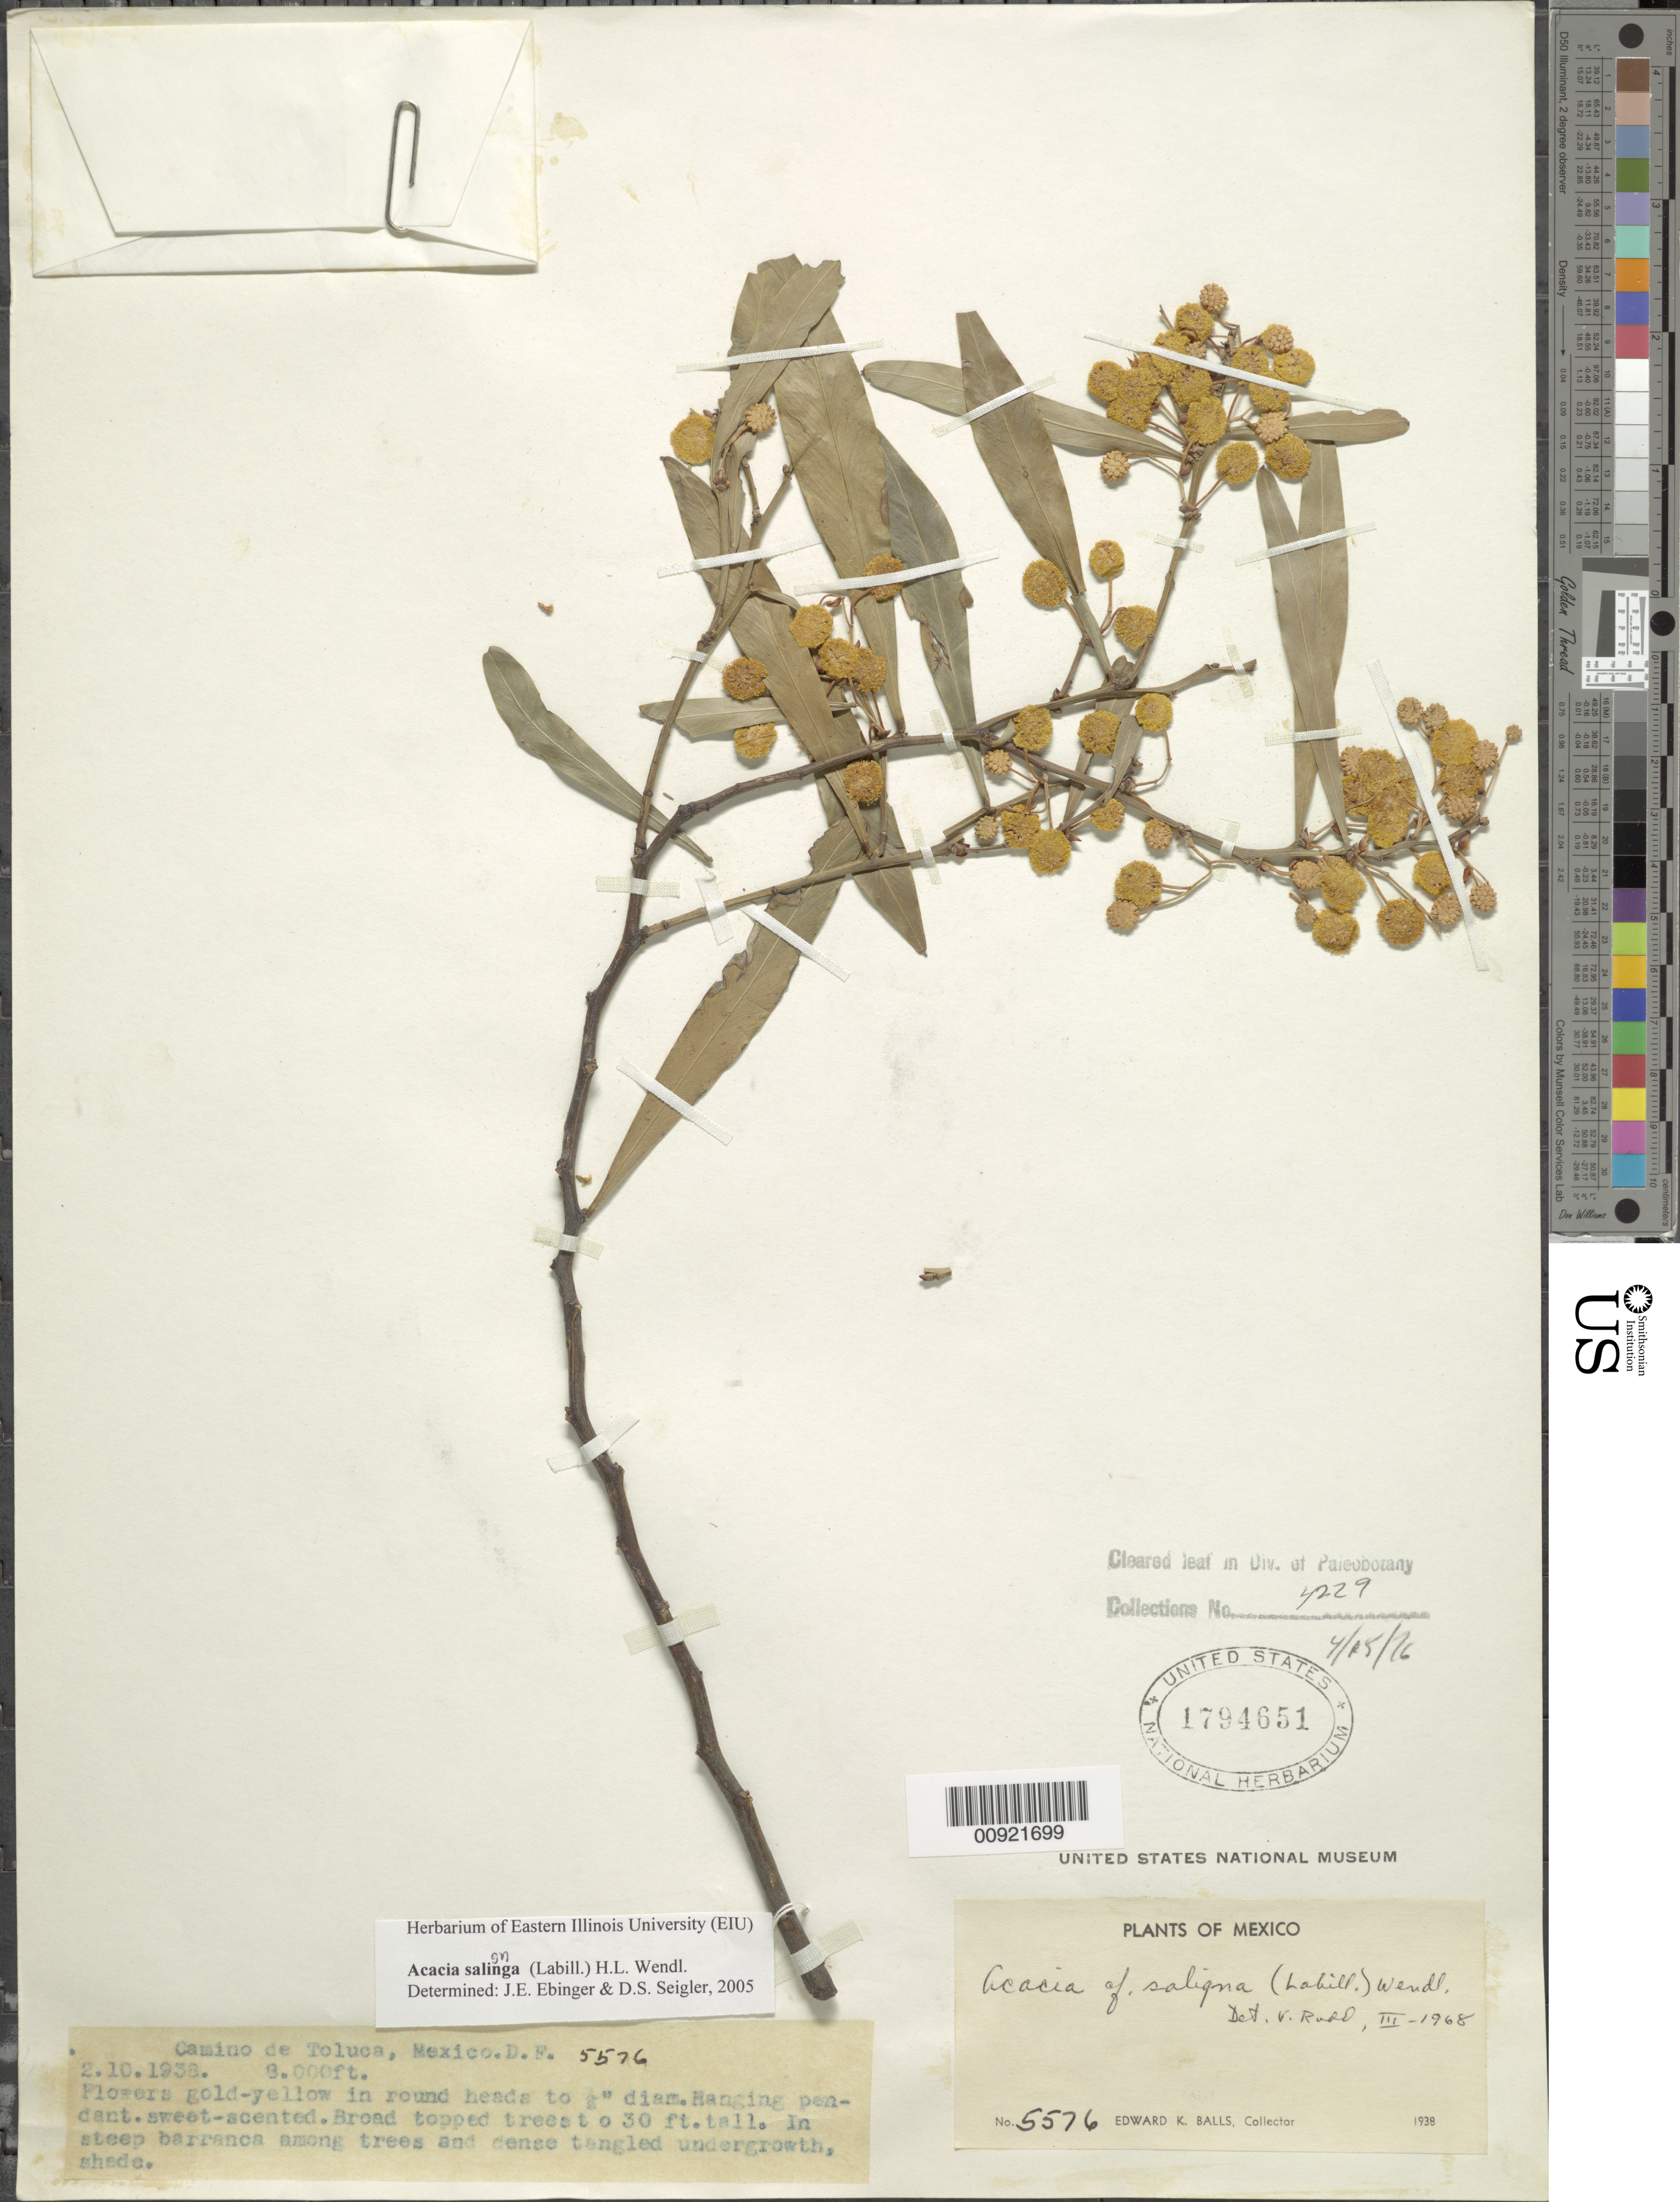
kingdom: Plantae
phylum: Tracheophyta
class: Magnoliopsida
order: Fabales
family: Fabaceae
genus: Acacia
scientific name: Acacia saligna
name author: (Labill.) H.L. Wendl.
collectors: E. K. Balls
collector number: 5576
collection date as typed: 10 Feb 1938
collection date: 1938-02-10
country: Mexico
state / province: Distrito Federal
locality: Camino de Toluca, Mexico, D.F.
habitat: Steep barranca among trees and dense tangled undergrowth, shade.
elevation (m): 2438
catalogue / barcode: US 1794651